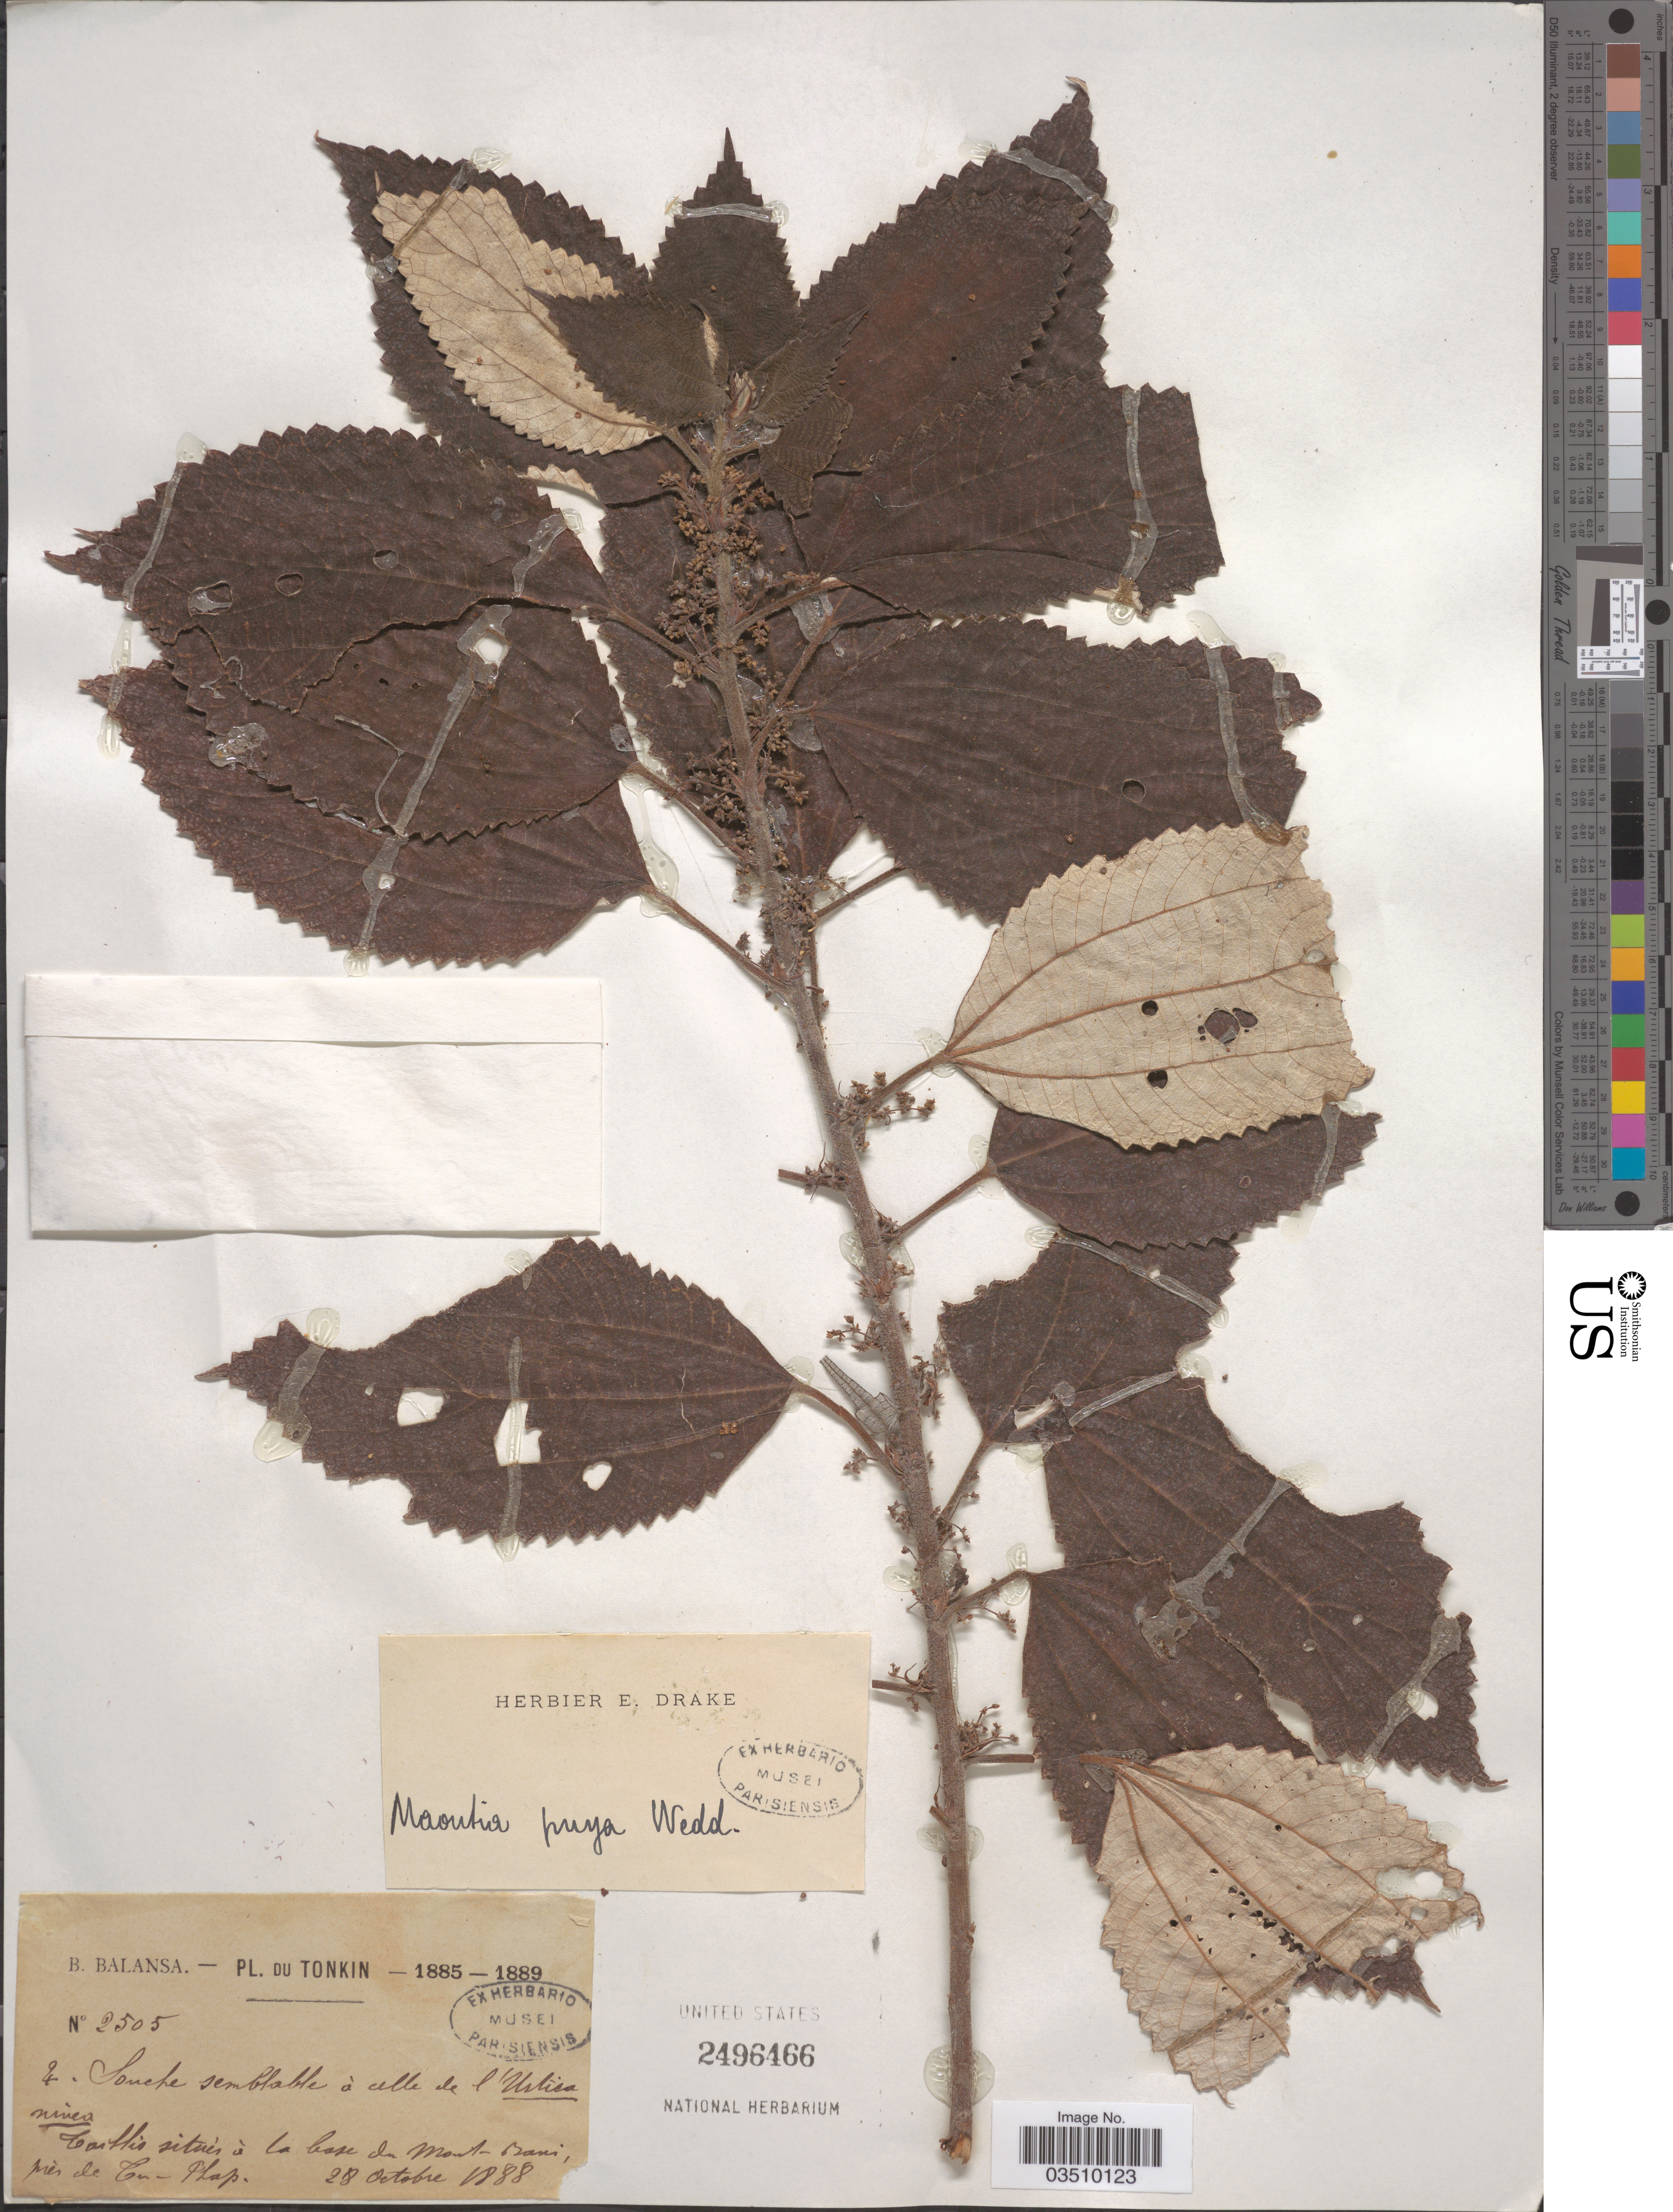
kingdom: Plantae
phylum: Tracheophyta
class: Magnoliopsida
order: Rosales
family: Urticaceae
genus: Maoutia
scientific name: Maoutia puya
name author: Wedd.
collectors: B. Balansa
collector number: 2505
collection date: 1888-10-28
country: Vietnam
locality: Tonkin. Collis situes á la base de Mont Bavi, près de Tu-Thap.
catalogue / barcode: US 2496466